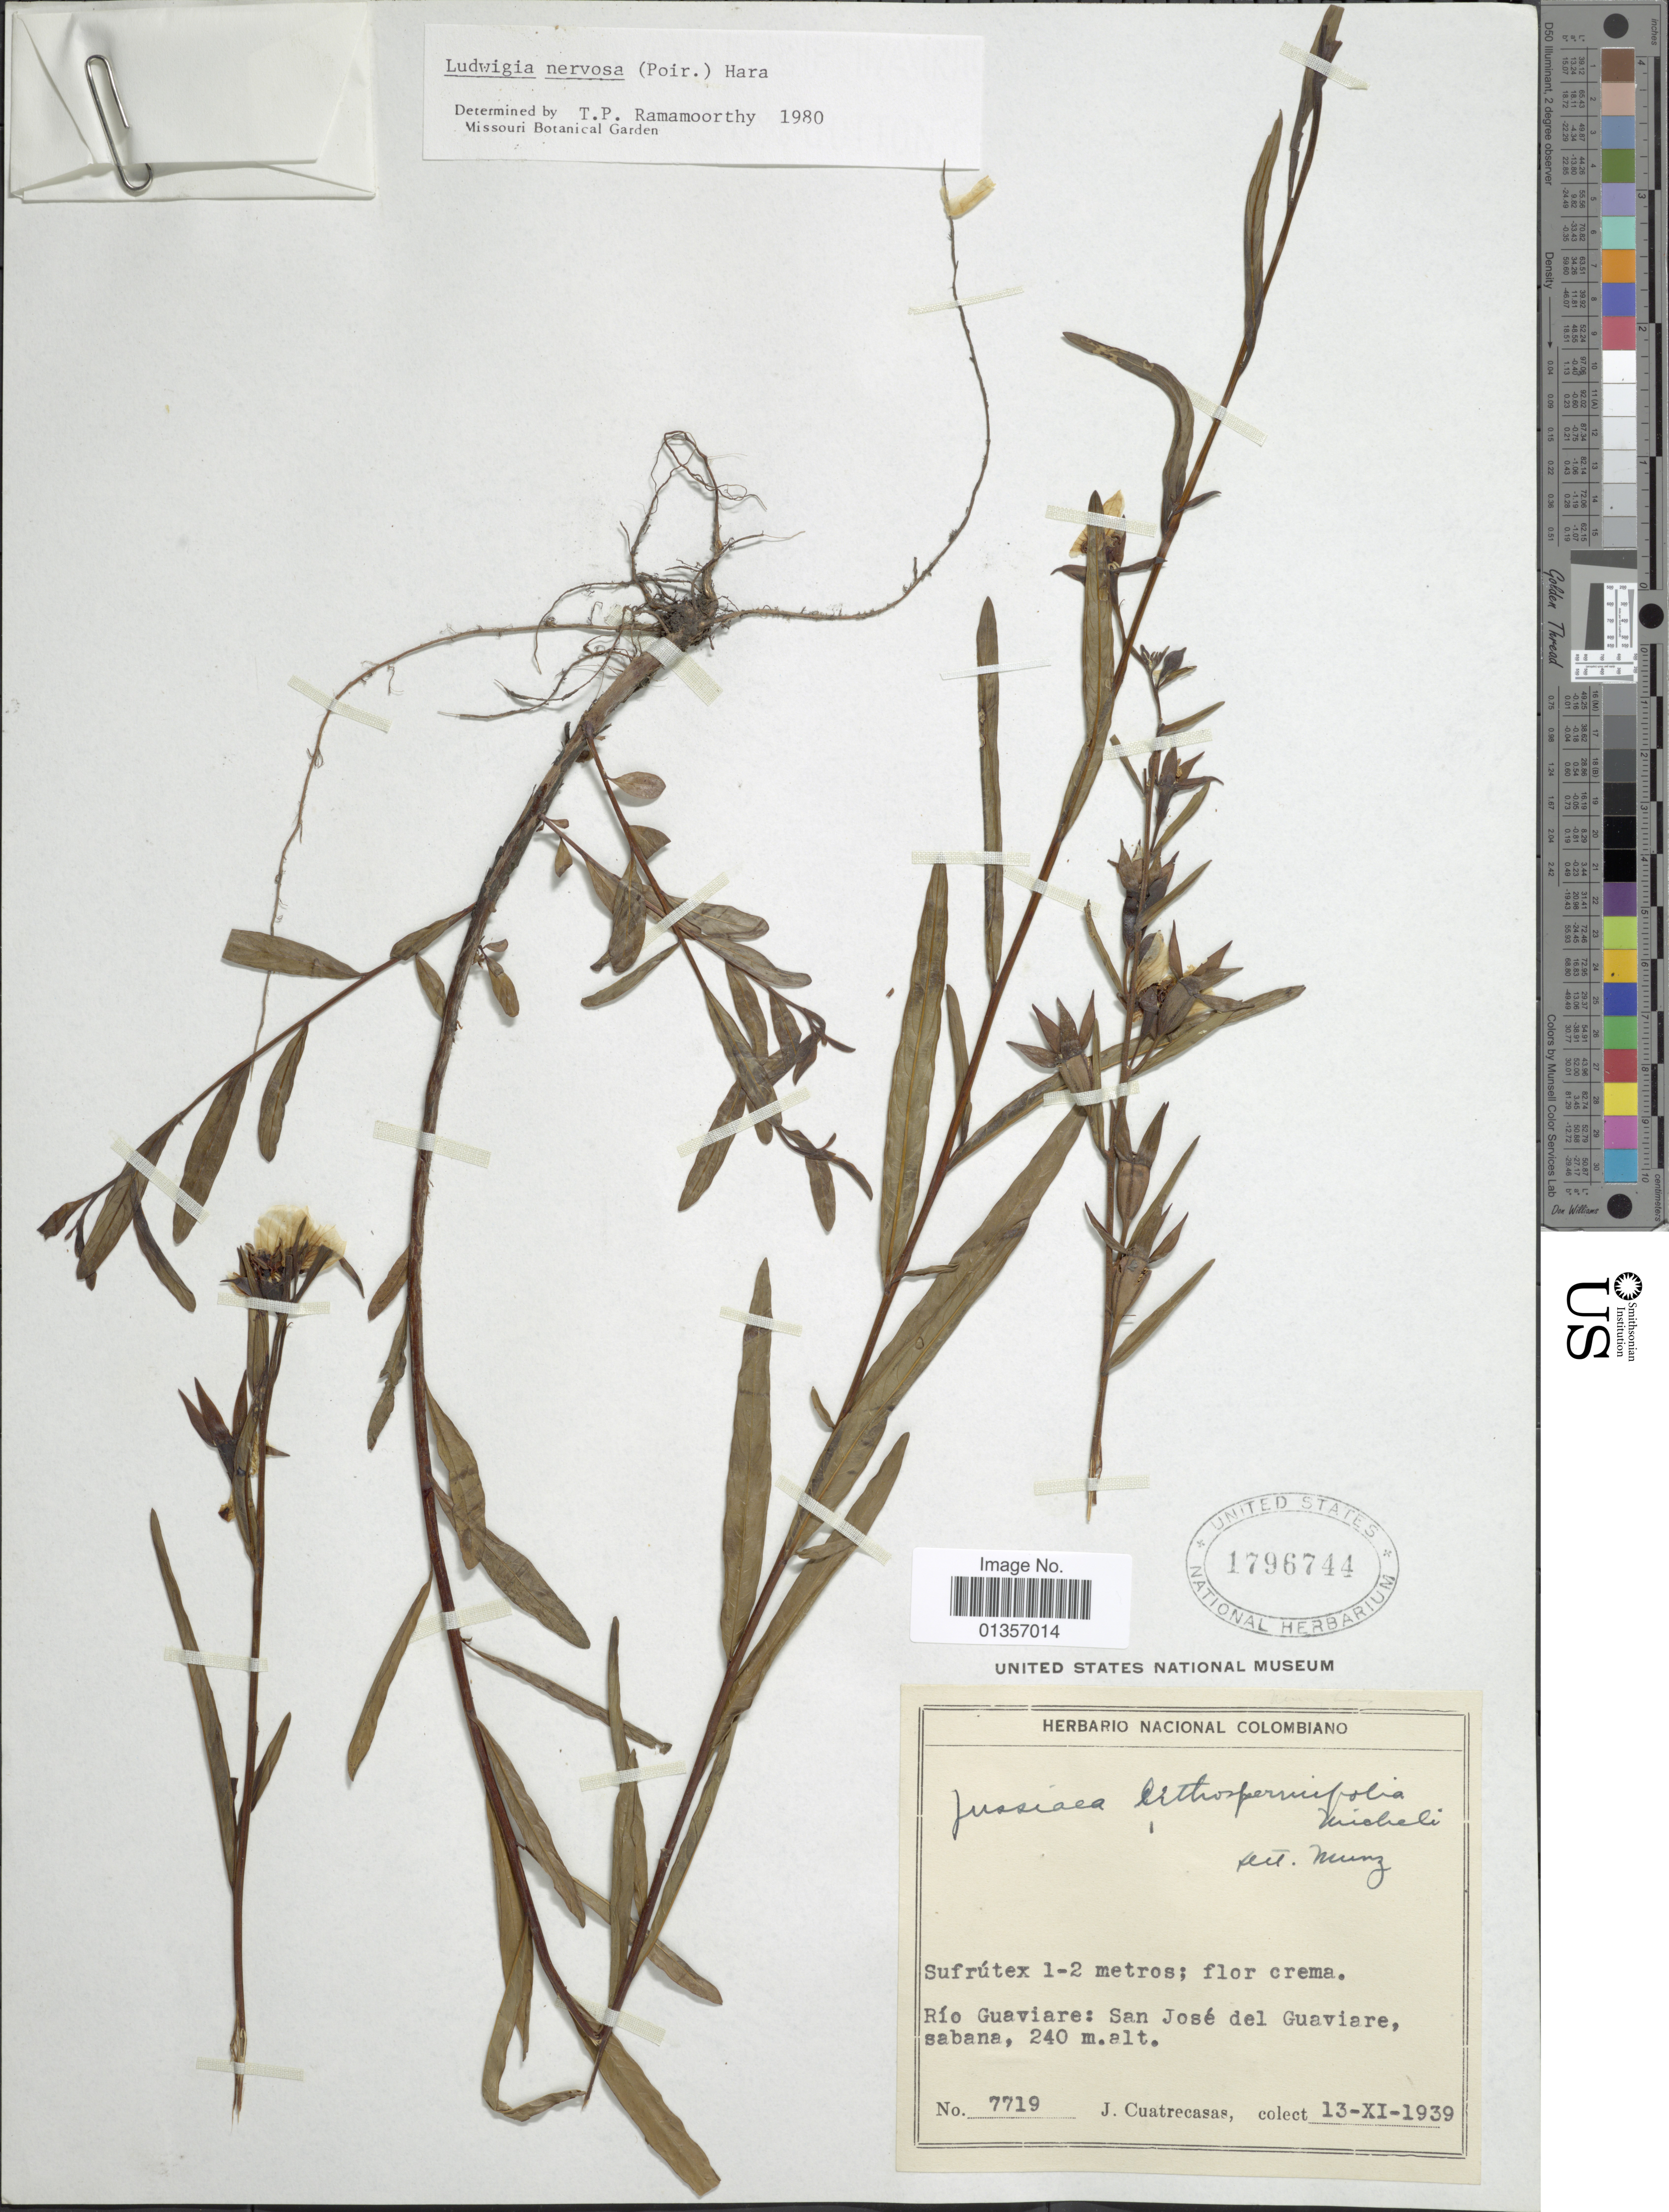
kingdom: Plantae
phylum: Tracheophyta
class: Magnoliopsida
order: Myrtales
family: Onagraceae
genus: Ludwigia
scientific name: Ludwigia nervosa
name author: (Poir.) H. Hara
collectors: J. Cuatrecasas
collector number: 7719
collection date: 1939-11-13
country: Colombia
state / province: Guaviare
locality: Río Guaviare: San José del Guaviare, sabana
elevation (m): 240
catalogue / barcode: US 1796744